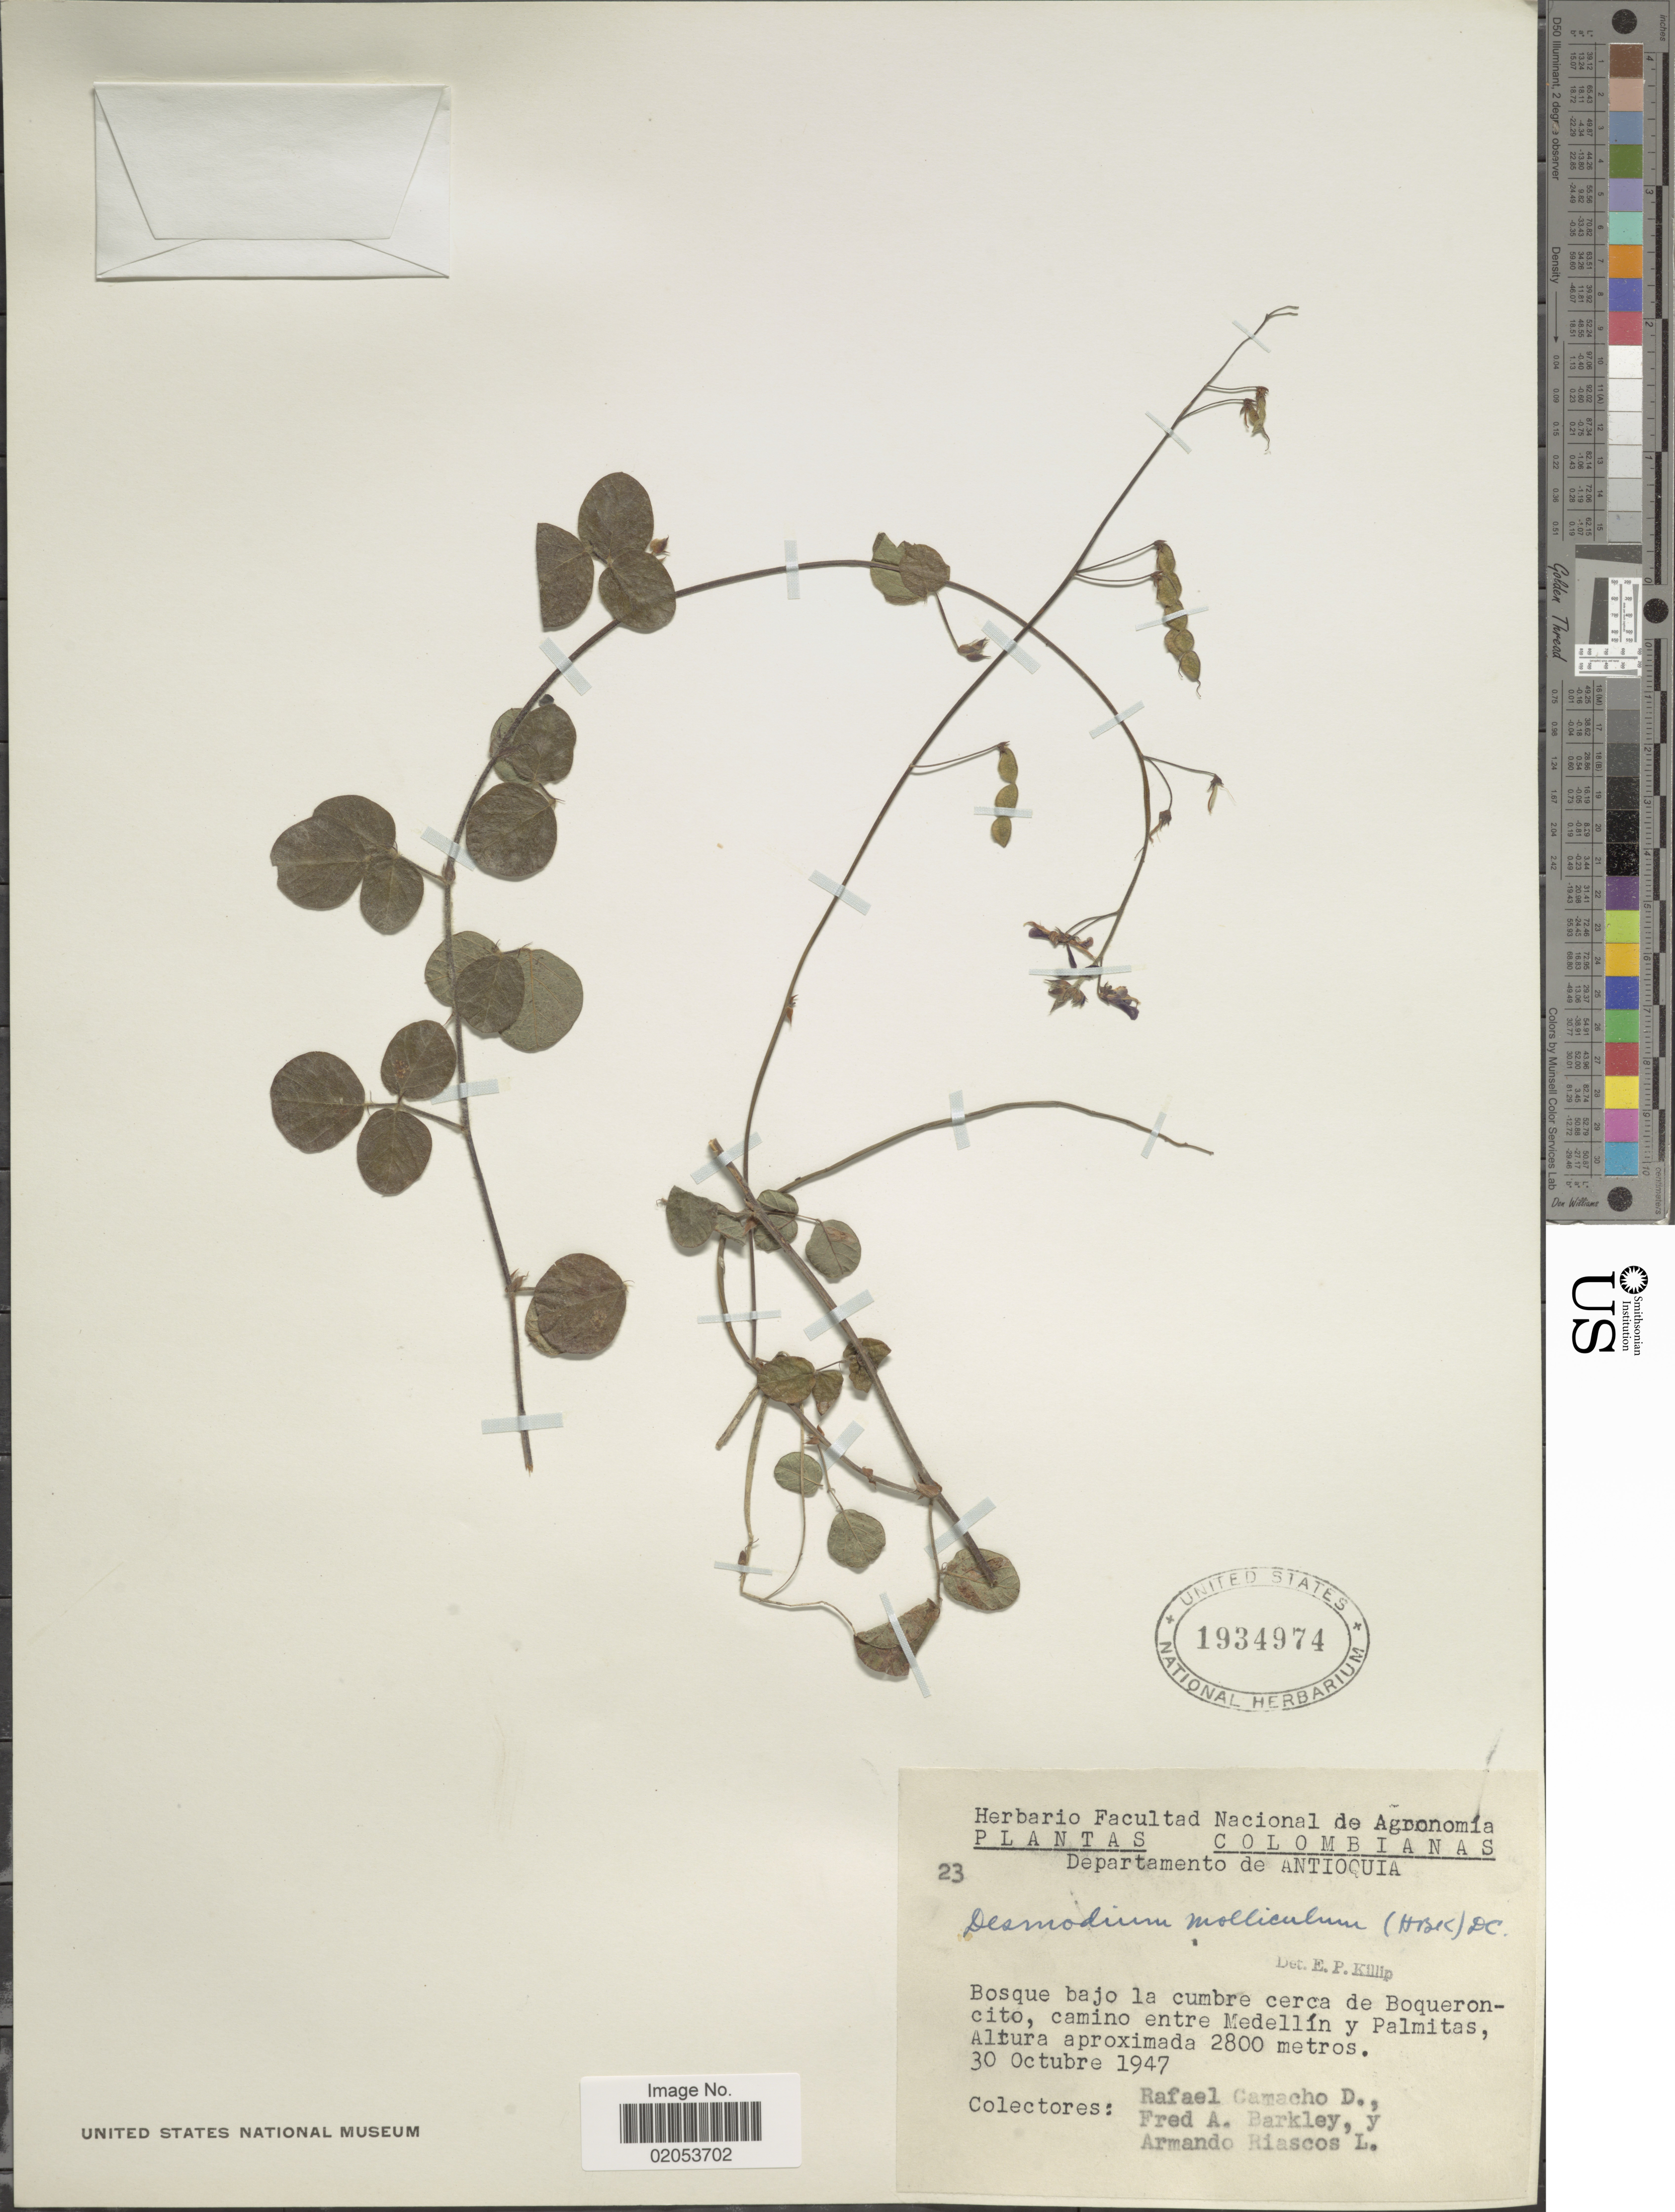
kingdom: Plantae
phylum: Tracheophyta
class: Magnoliopsida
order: Fabales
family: Fabaceae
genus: Desmodium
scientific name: Desmodium molliculum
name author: (Kunth) DC.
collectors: R. Camacho D., F. A. Barkley & A. Riascos L.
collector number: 23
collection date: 1947-10-30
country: Colombia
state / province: Antioquia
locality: Bosque bajo la cumbre cerca de Boqueroncito, camino entre Medellin y Palmitas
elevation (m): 2800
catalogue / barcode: US 1934974